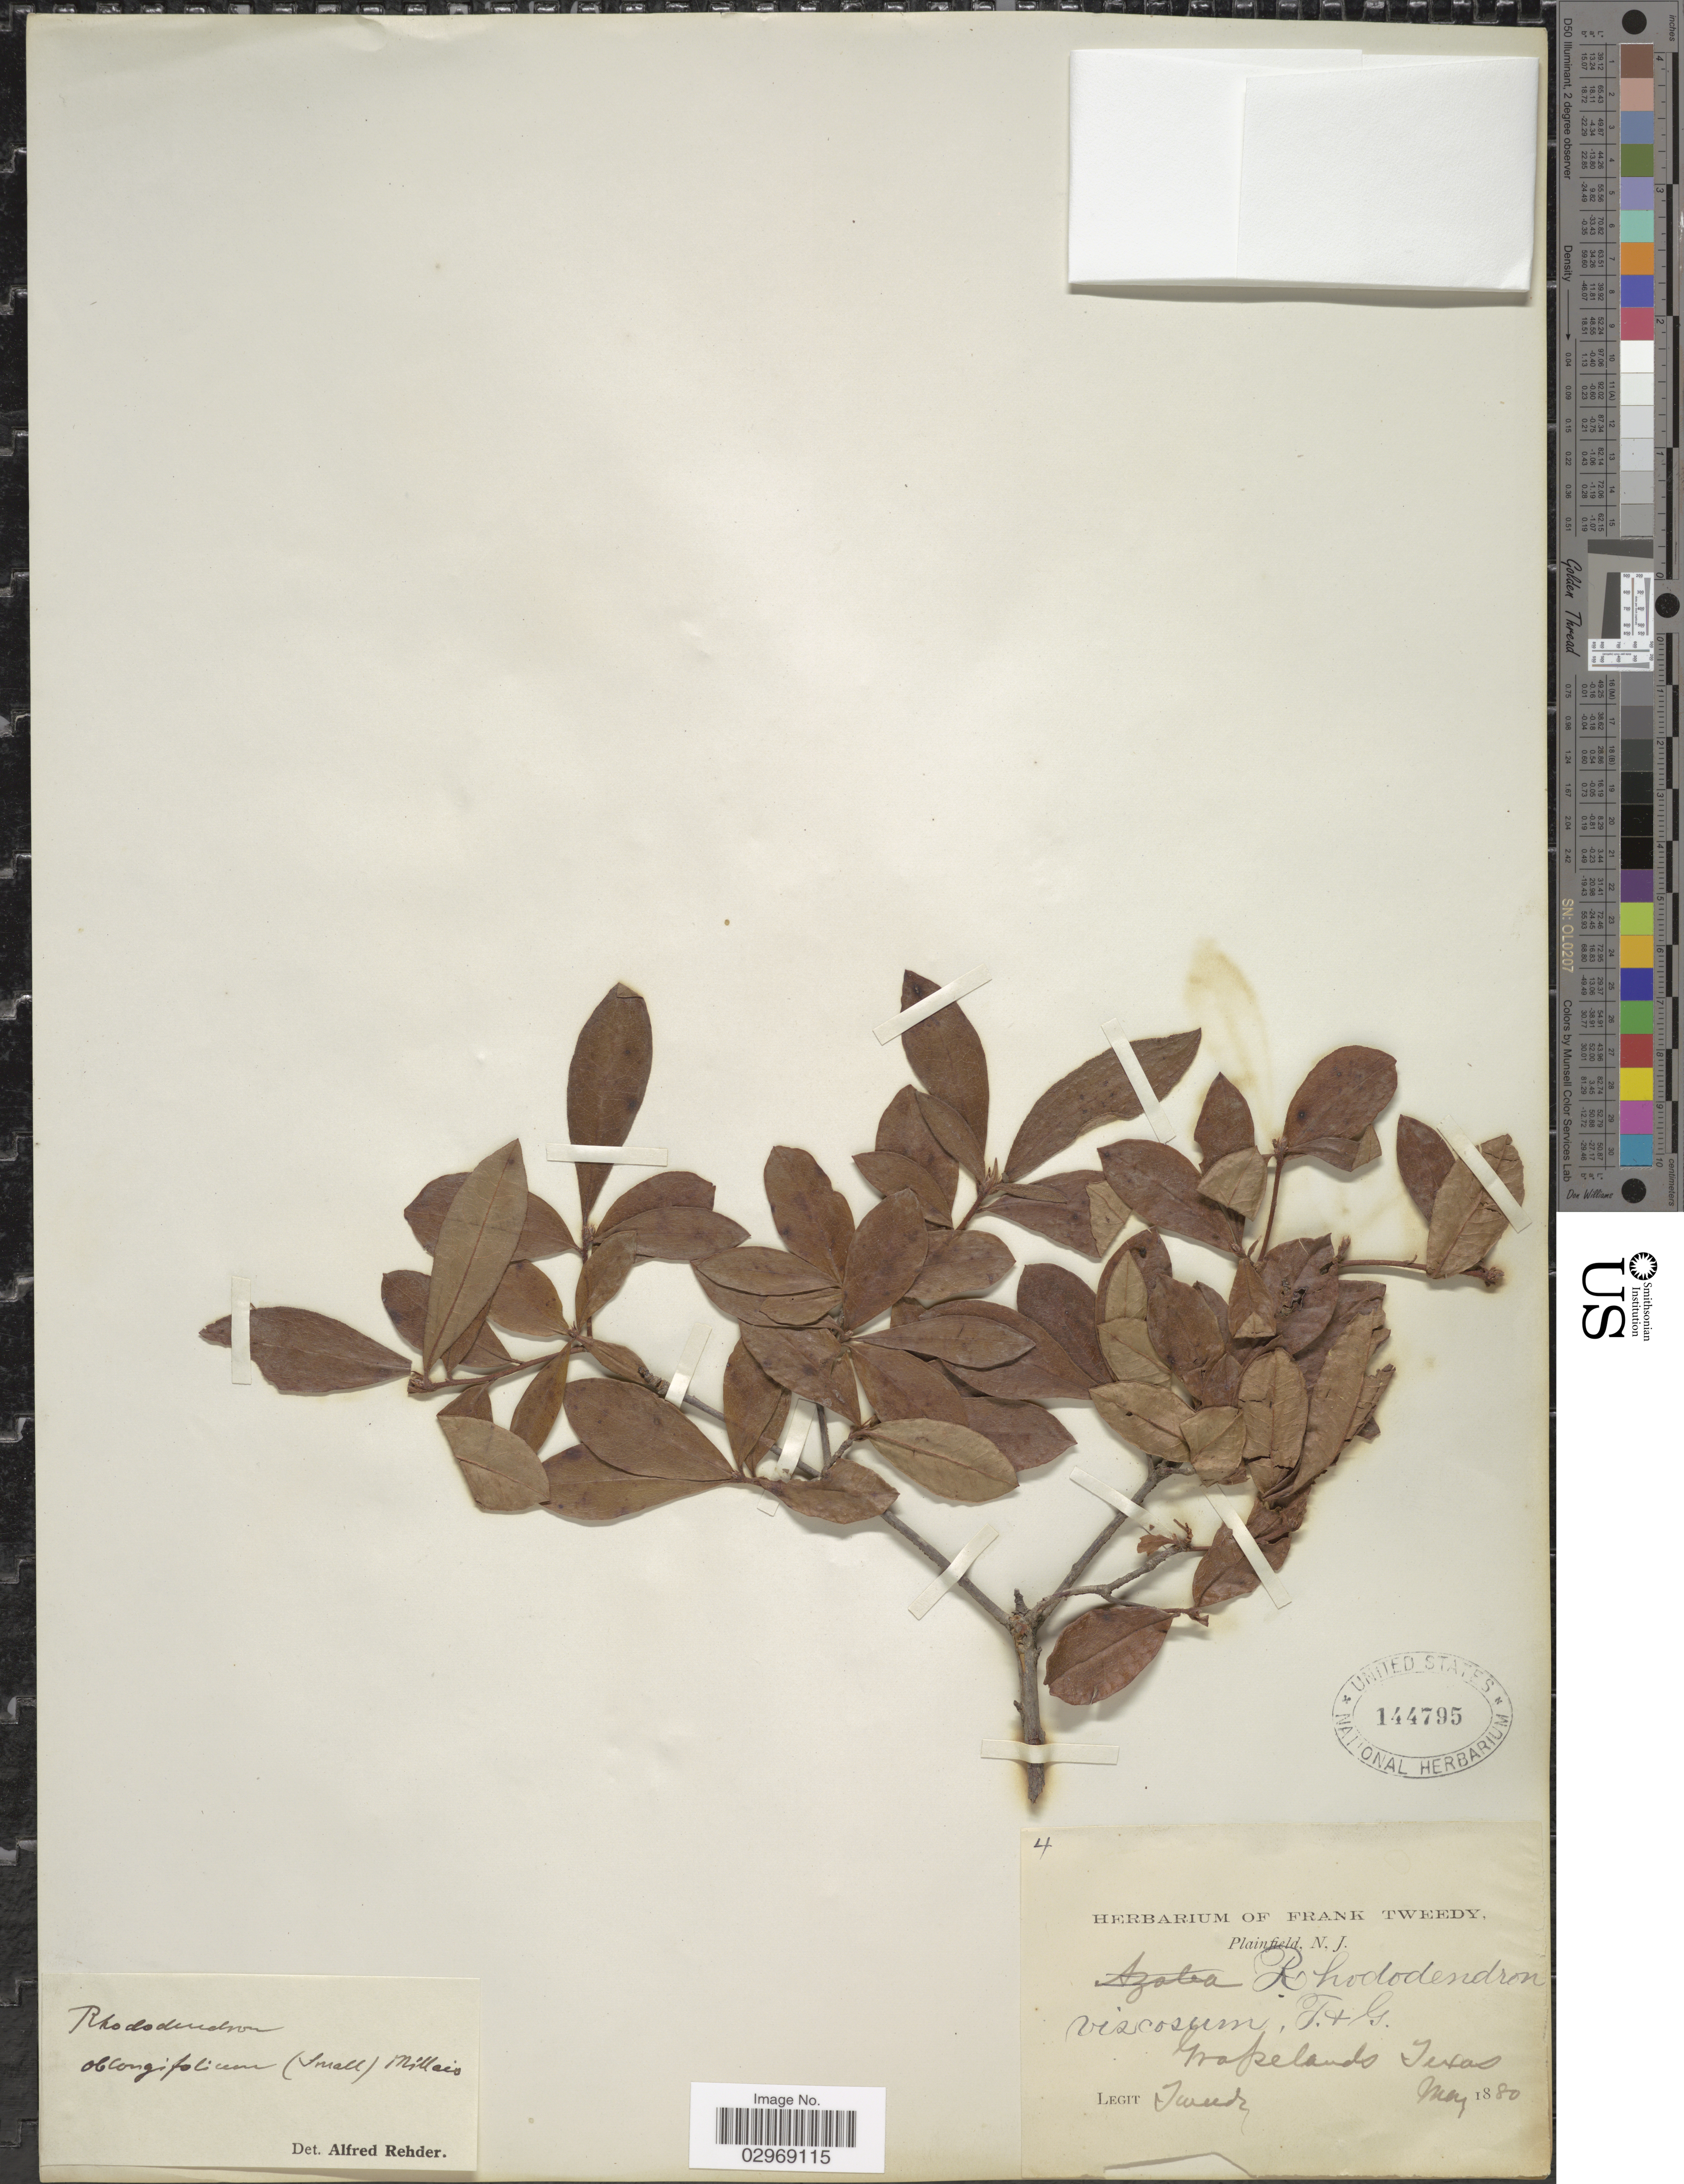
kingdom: Plantae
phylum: Tracheophyta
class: Magnoliopsida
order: Ericales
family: Ericaceae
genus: Rhododendron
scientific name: Rhododendron oblongifolium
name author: (Small) Millais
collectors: F. Tweedy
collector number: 4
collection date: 1880-05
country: United States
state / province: Texas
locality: Grapelands.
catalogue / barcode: US 144795